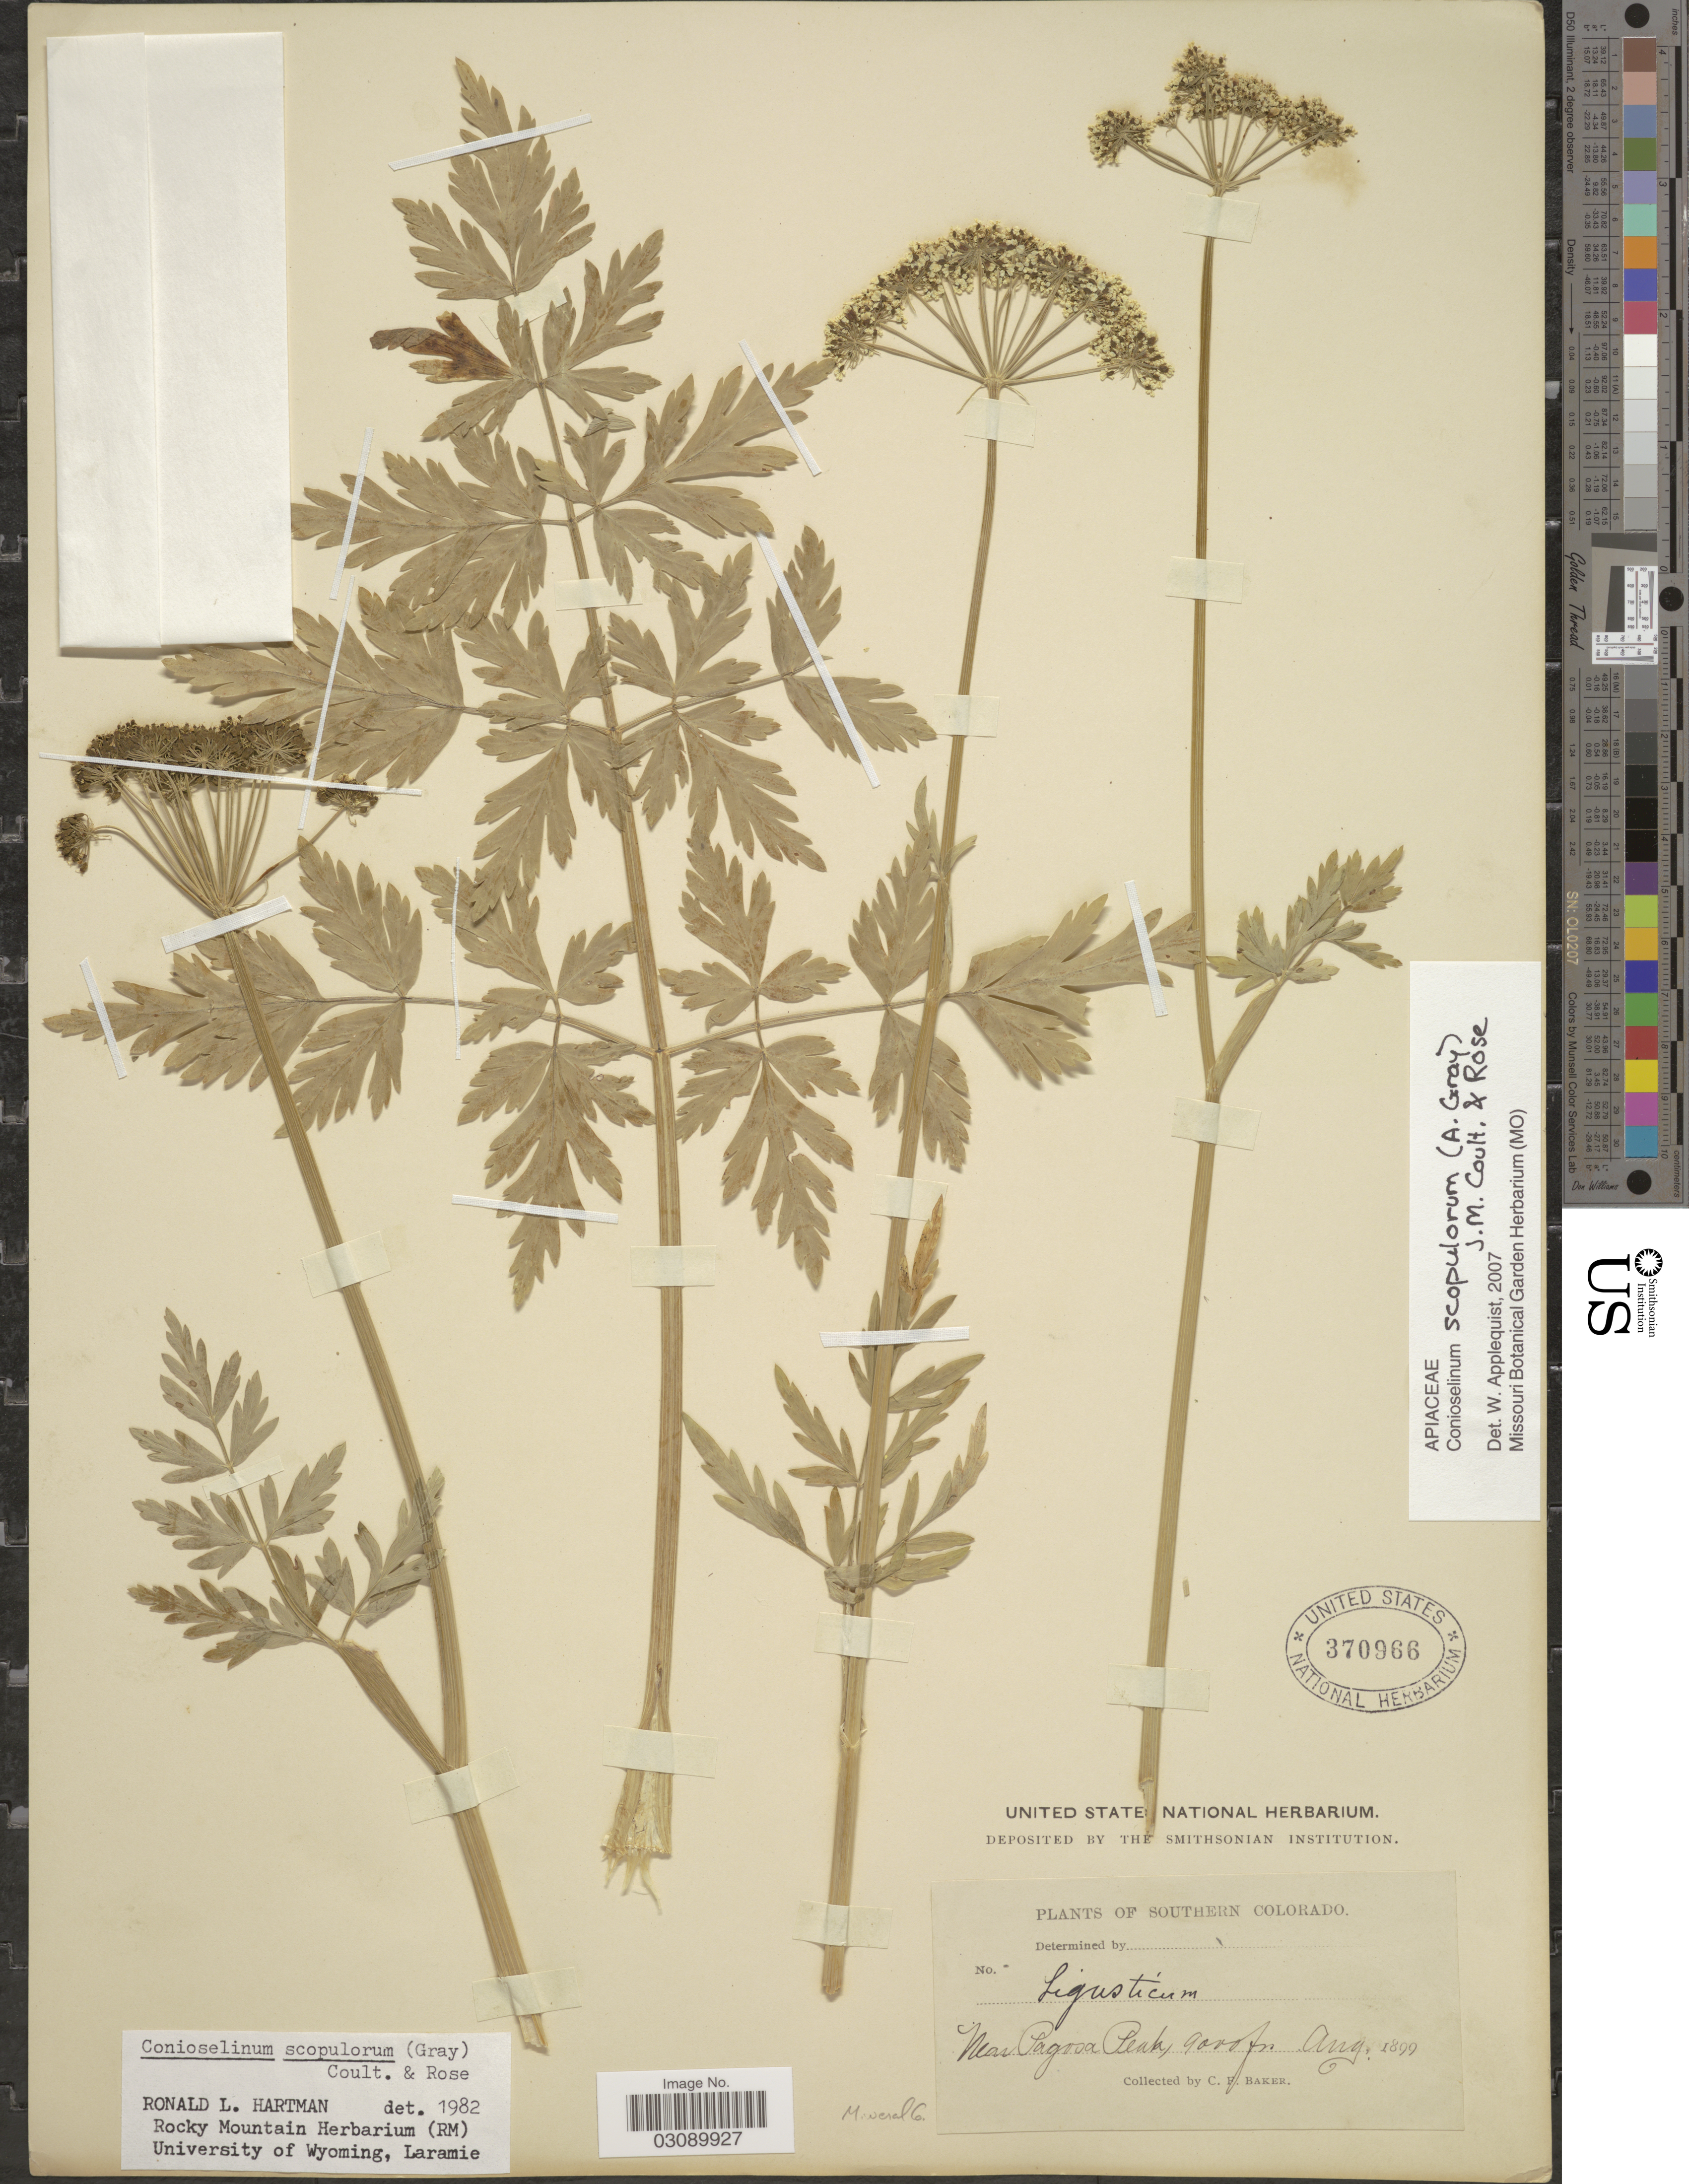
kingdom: Plantae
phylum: Tracheophyta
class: Magnoliopsida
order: Apiales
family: Apiaceae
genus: Conioselinum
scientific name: Conioselinum scopulorum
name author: (A. Gray) J.M. Coult. & Rose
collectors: C. F. Baker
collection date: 1899-08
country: United States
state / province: Colorado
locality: Southern Colorado. Near Pagosa Peak. Mineral Co.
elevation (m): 2743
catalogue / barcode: US 370966